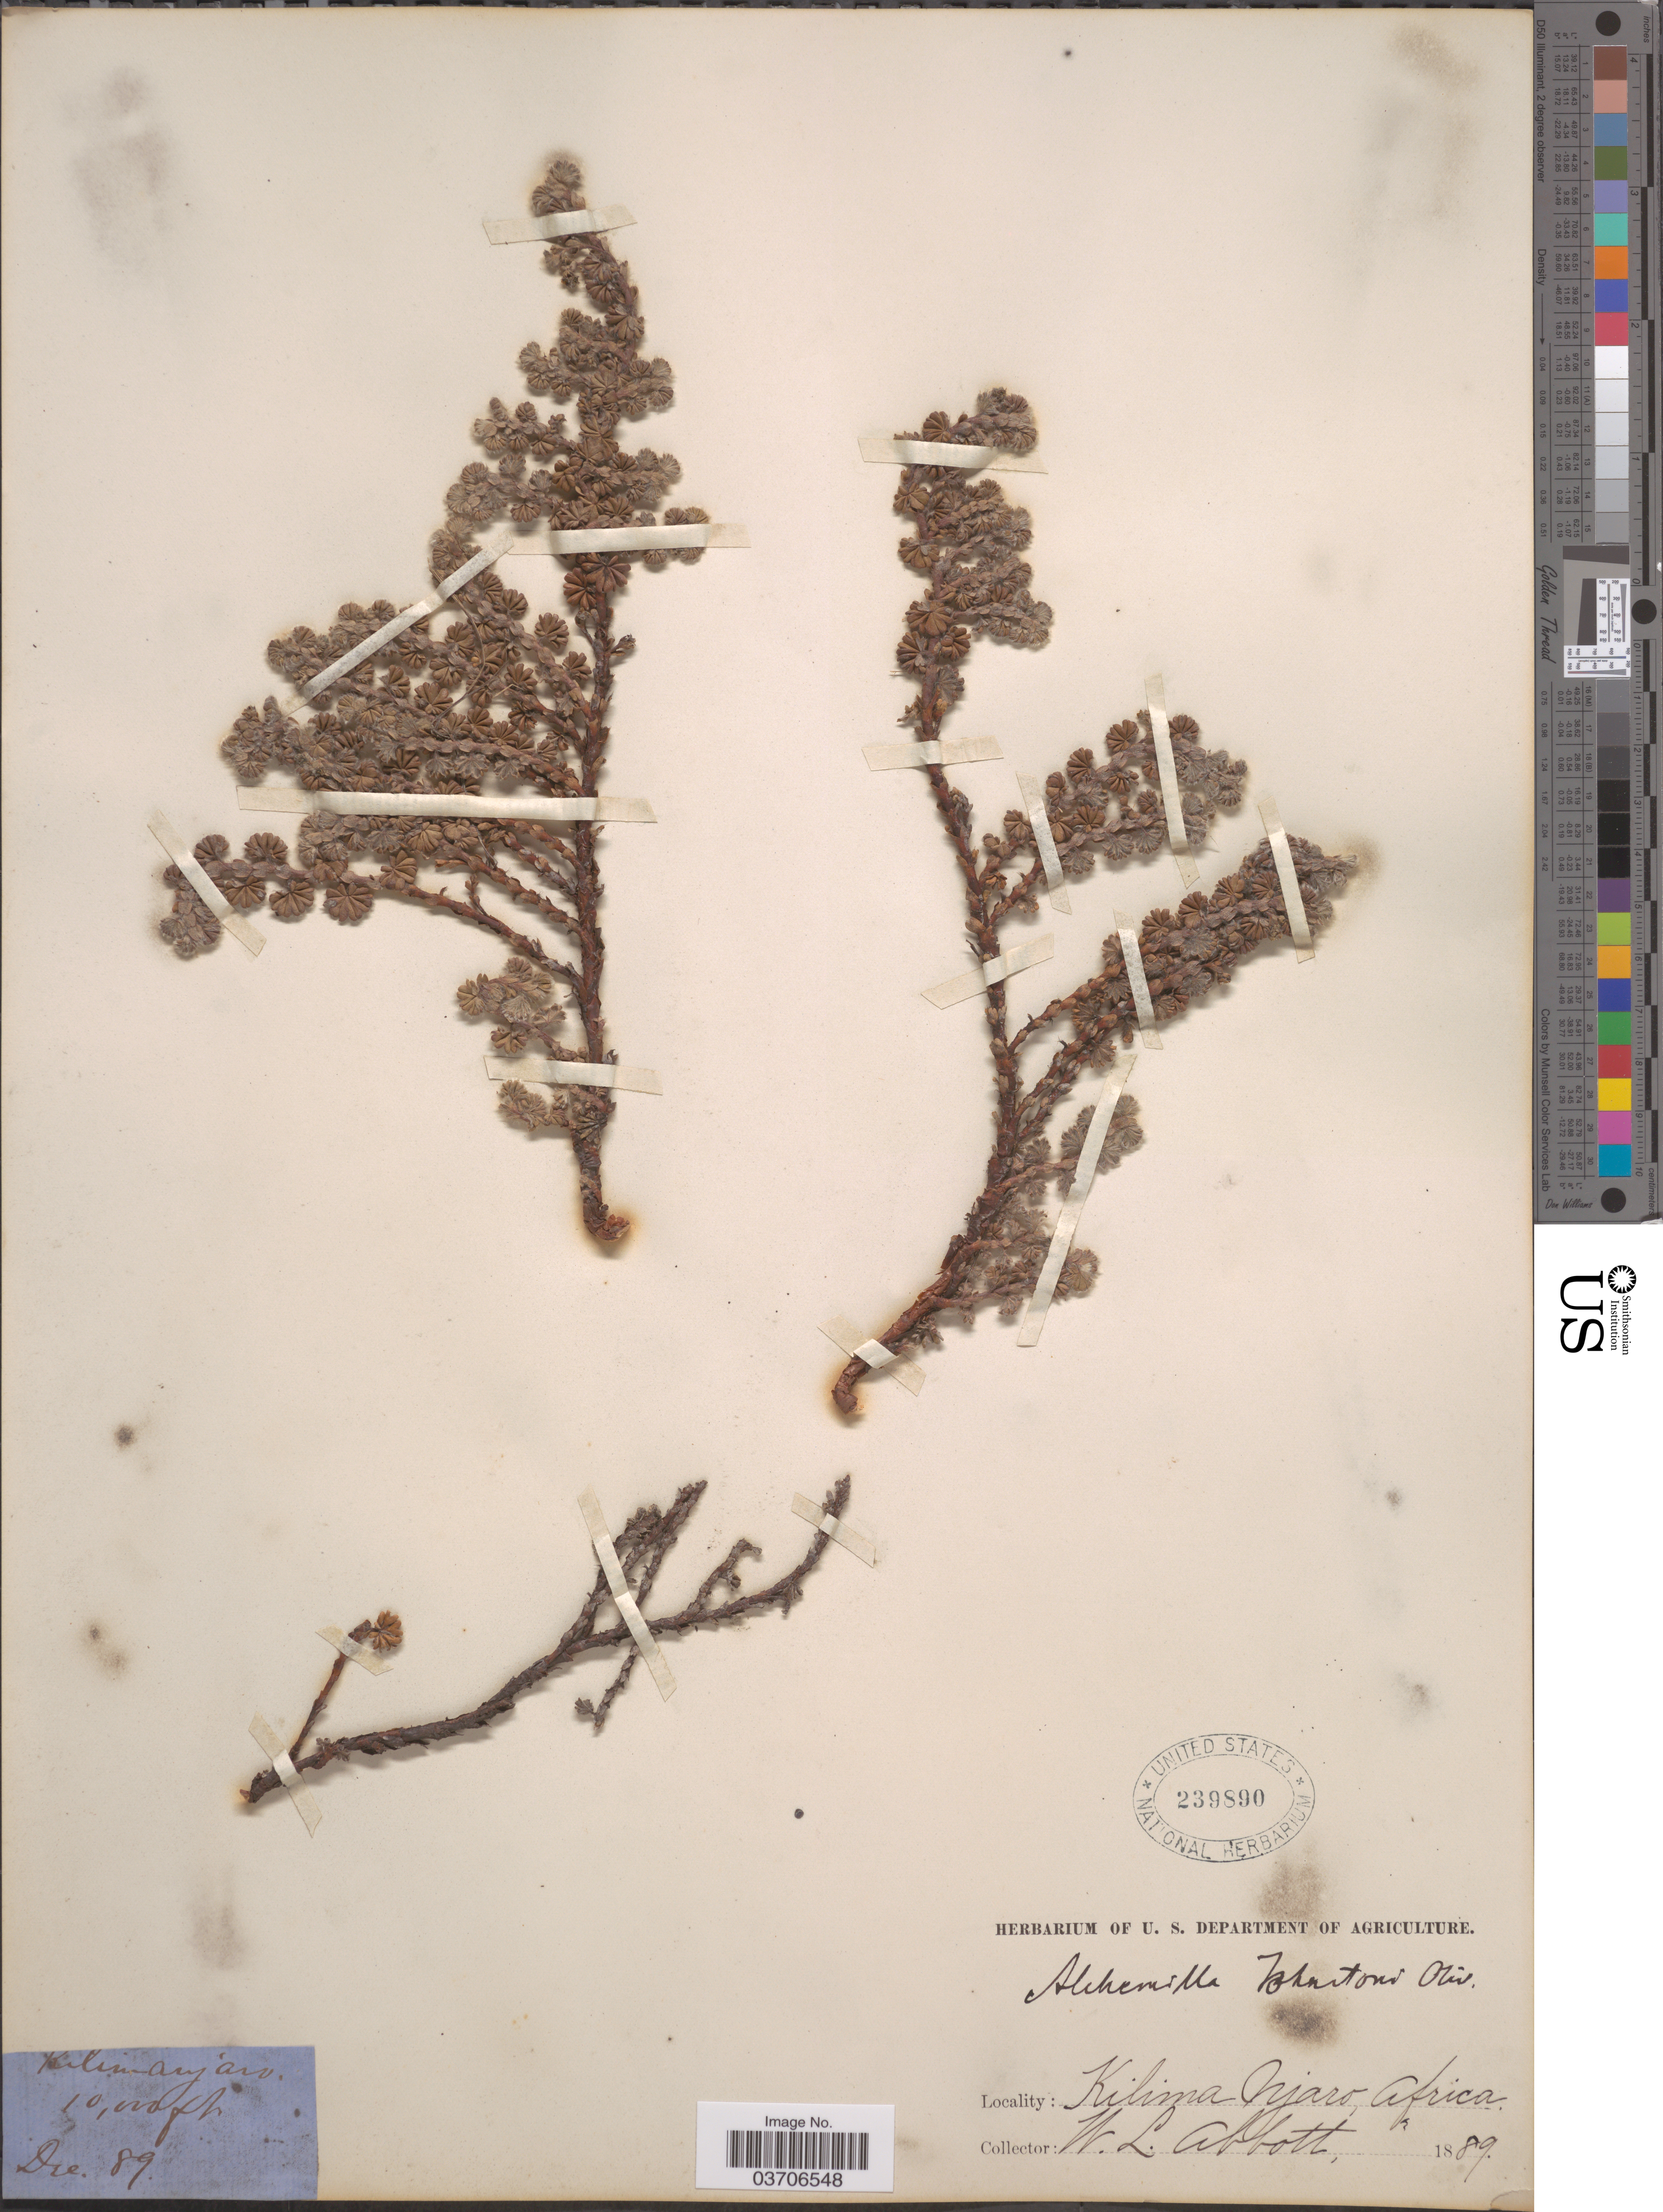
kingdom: Plantae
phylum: Tracheophyta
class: Magnoliopsida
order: Rosales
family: Rosaceae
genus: Alchemilla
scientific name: Alchemilla johnstonii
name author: Oliv.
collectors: W. L. Abbott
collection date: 1889-12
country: Tanzania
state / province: Kilimanjaro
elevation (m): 3048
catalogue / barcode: US 239890